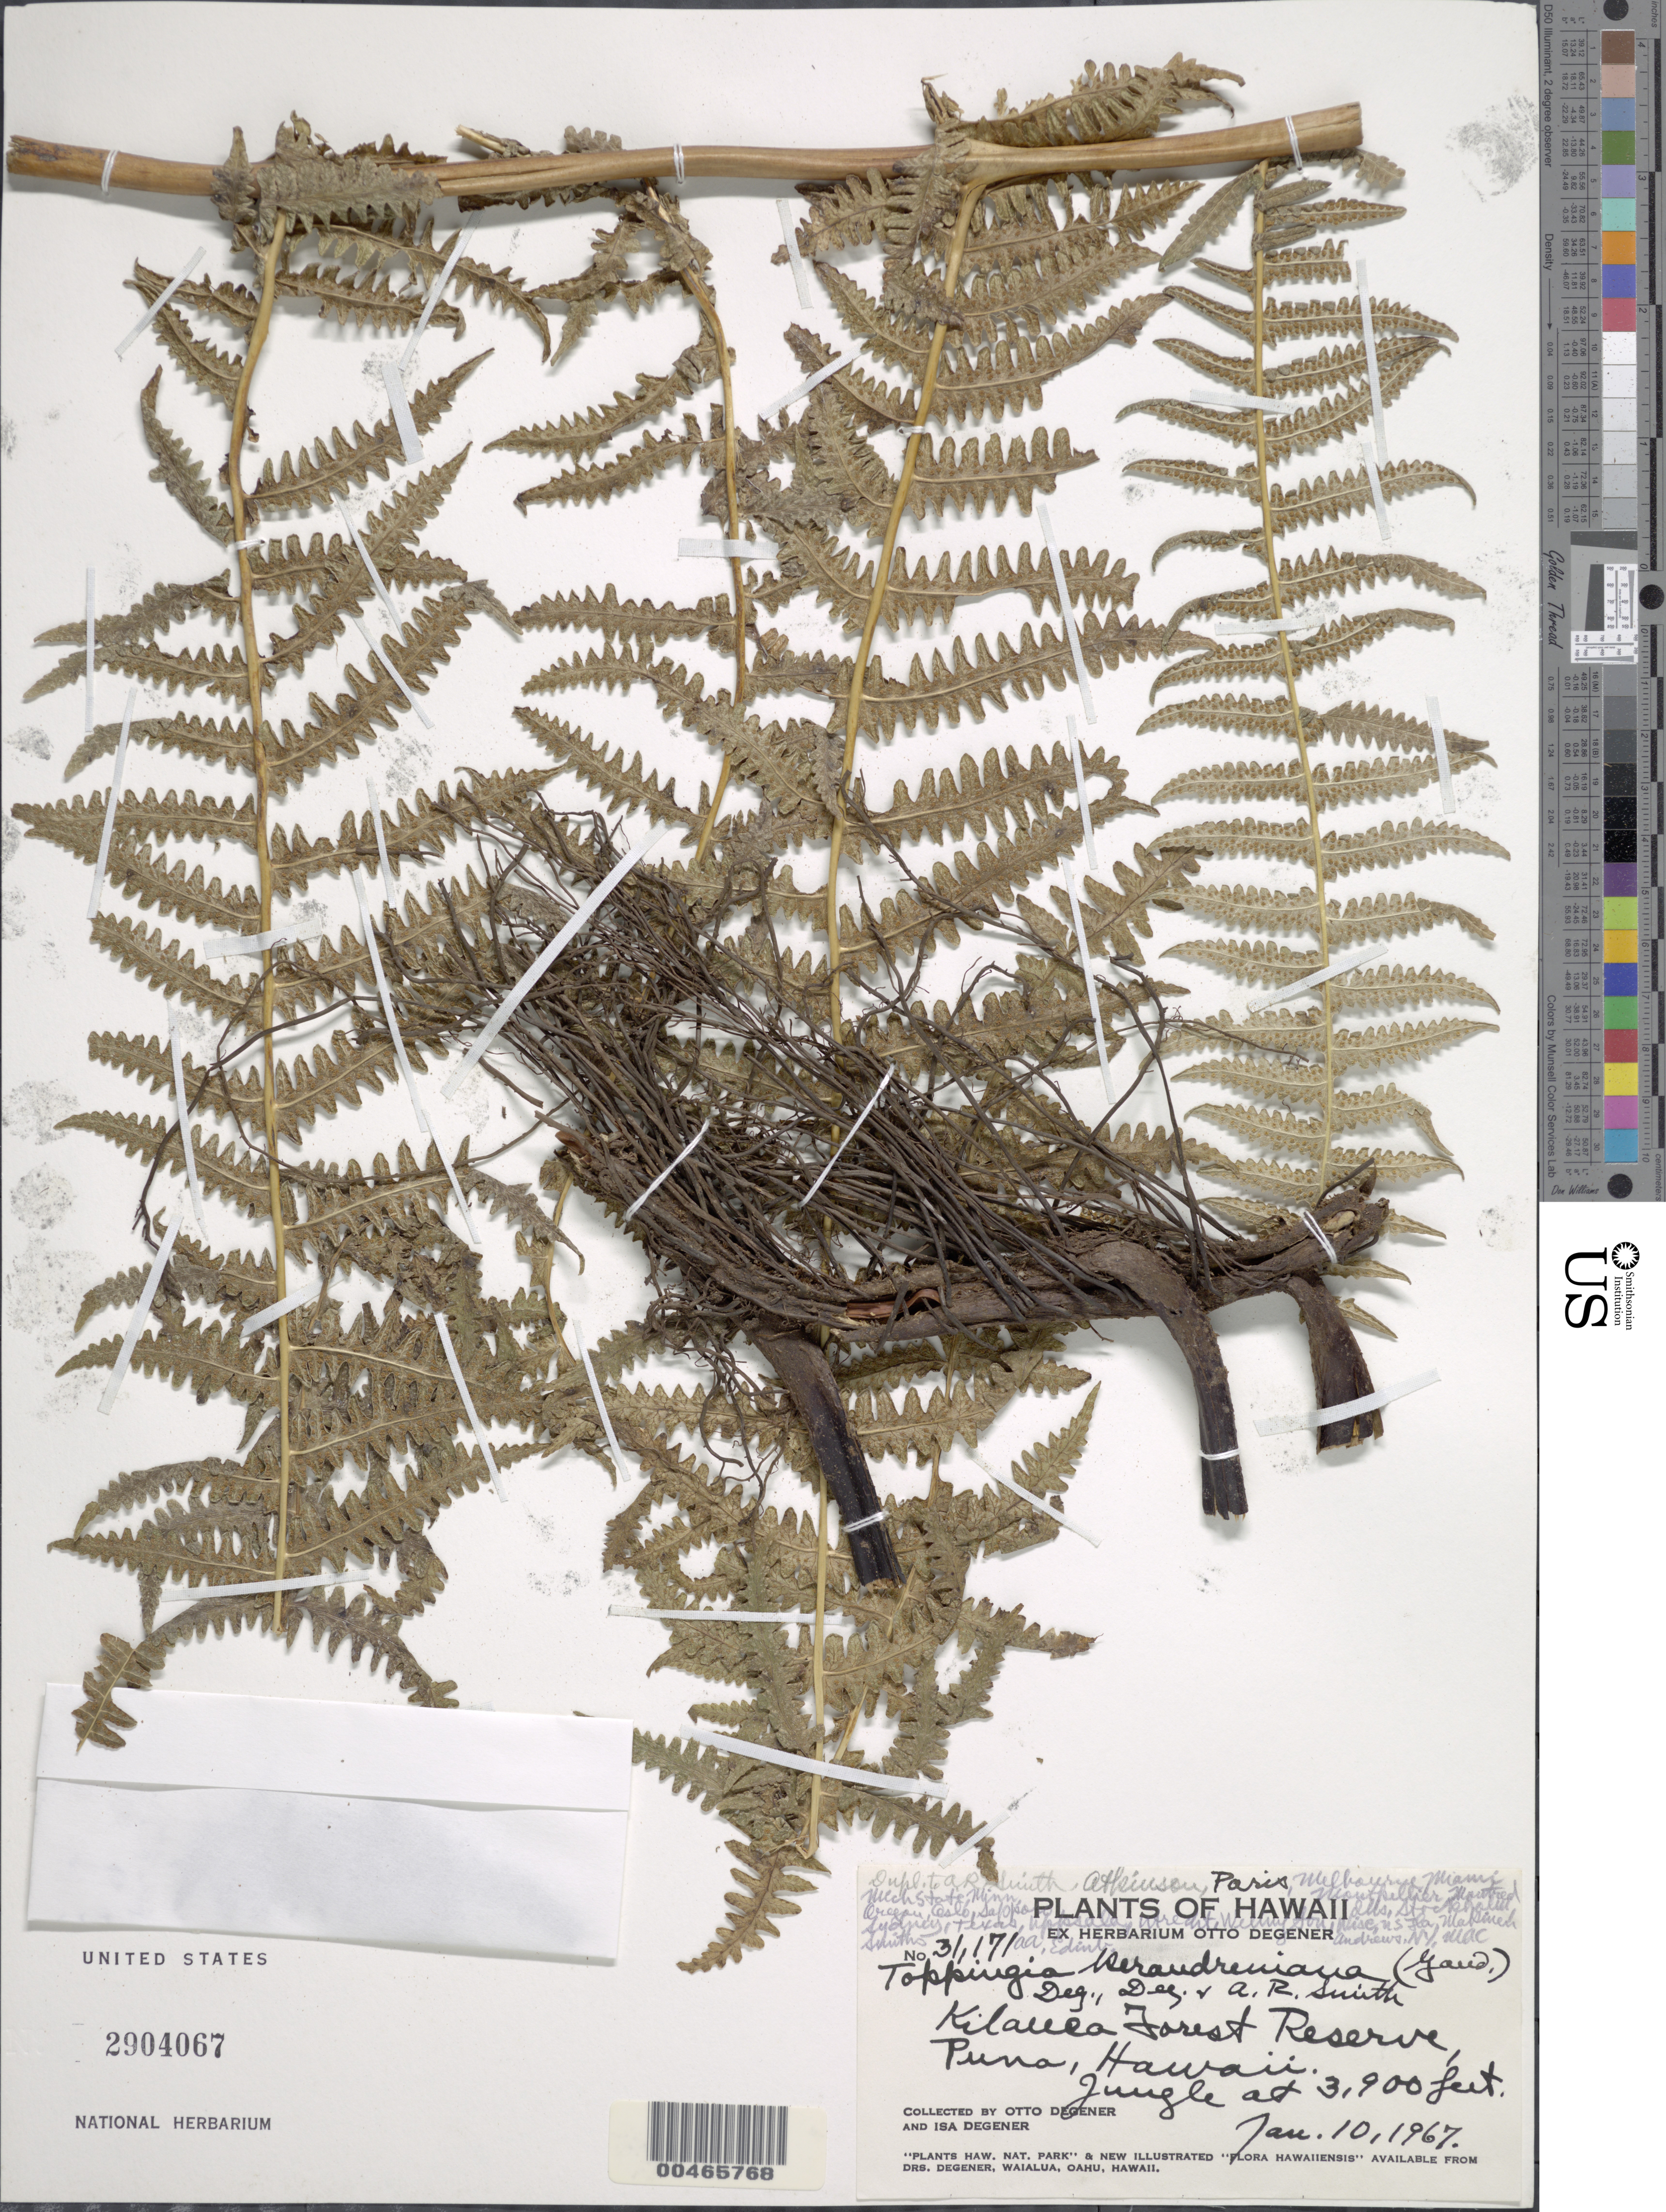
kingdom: Plantae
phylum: Tracheophyta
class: Polypodiopsida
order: Polypodiales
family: Thelypteridaceae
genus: Pseudophegopteris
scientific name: Pseudophegopteris keraudreniana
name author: (Gaudich.) Holttum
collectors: O. Degener & I. Degener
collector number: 31171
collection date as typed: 10 Jan 1967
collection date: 1967-01-10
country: United States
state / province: Hawaii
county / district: Hawaii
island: Hawaii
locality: Kilauea Forest Reserve, Puna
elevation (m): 1189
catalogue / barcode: US 2904067